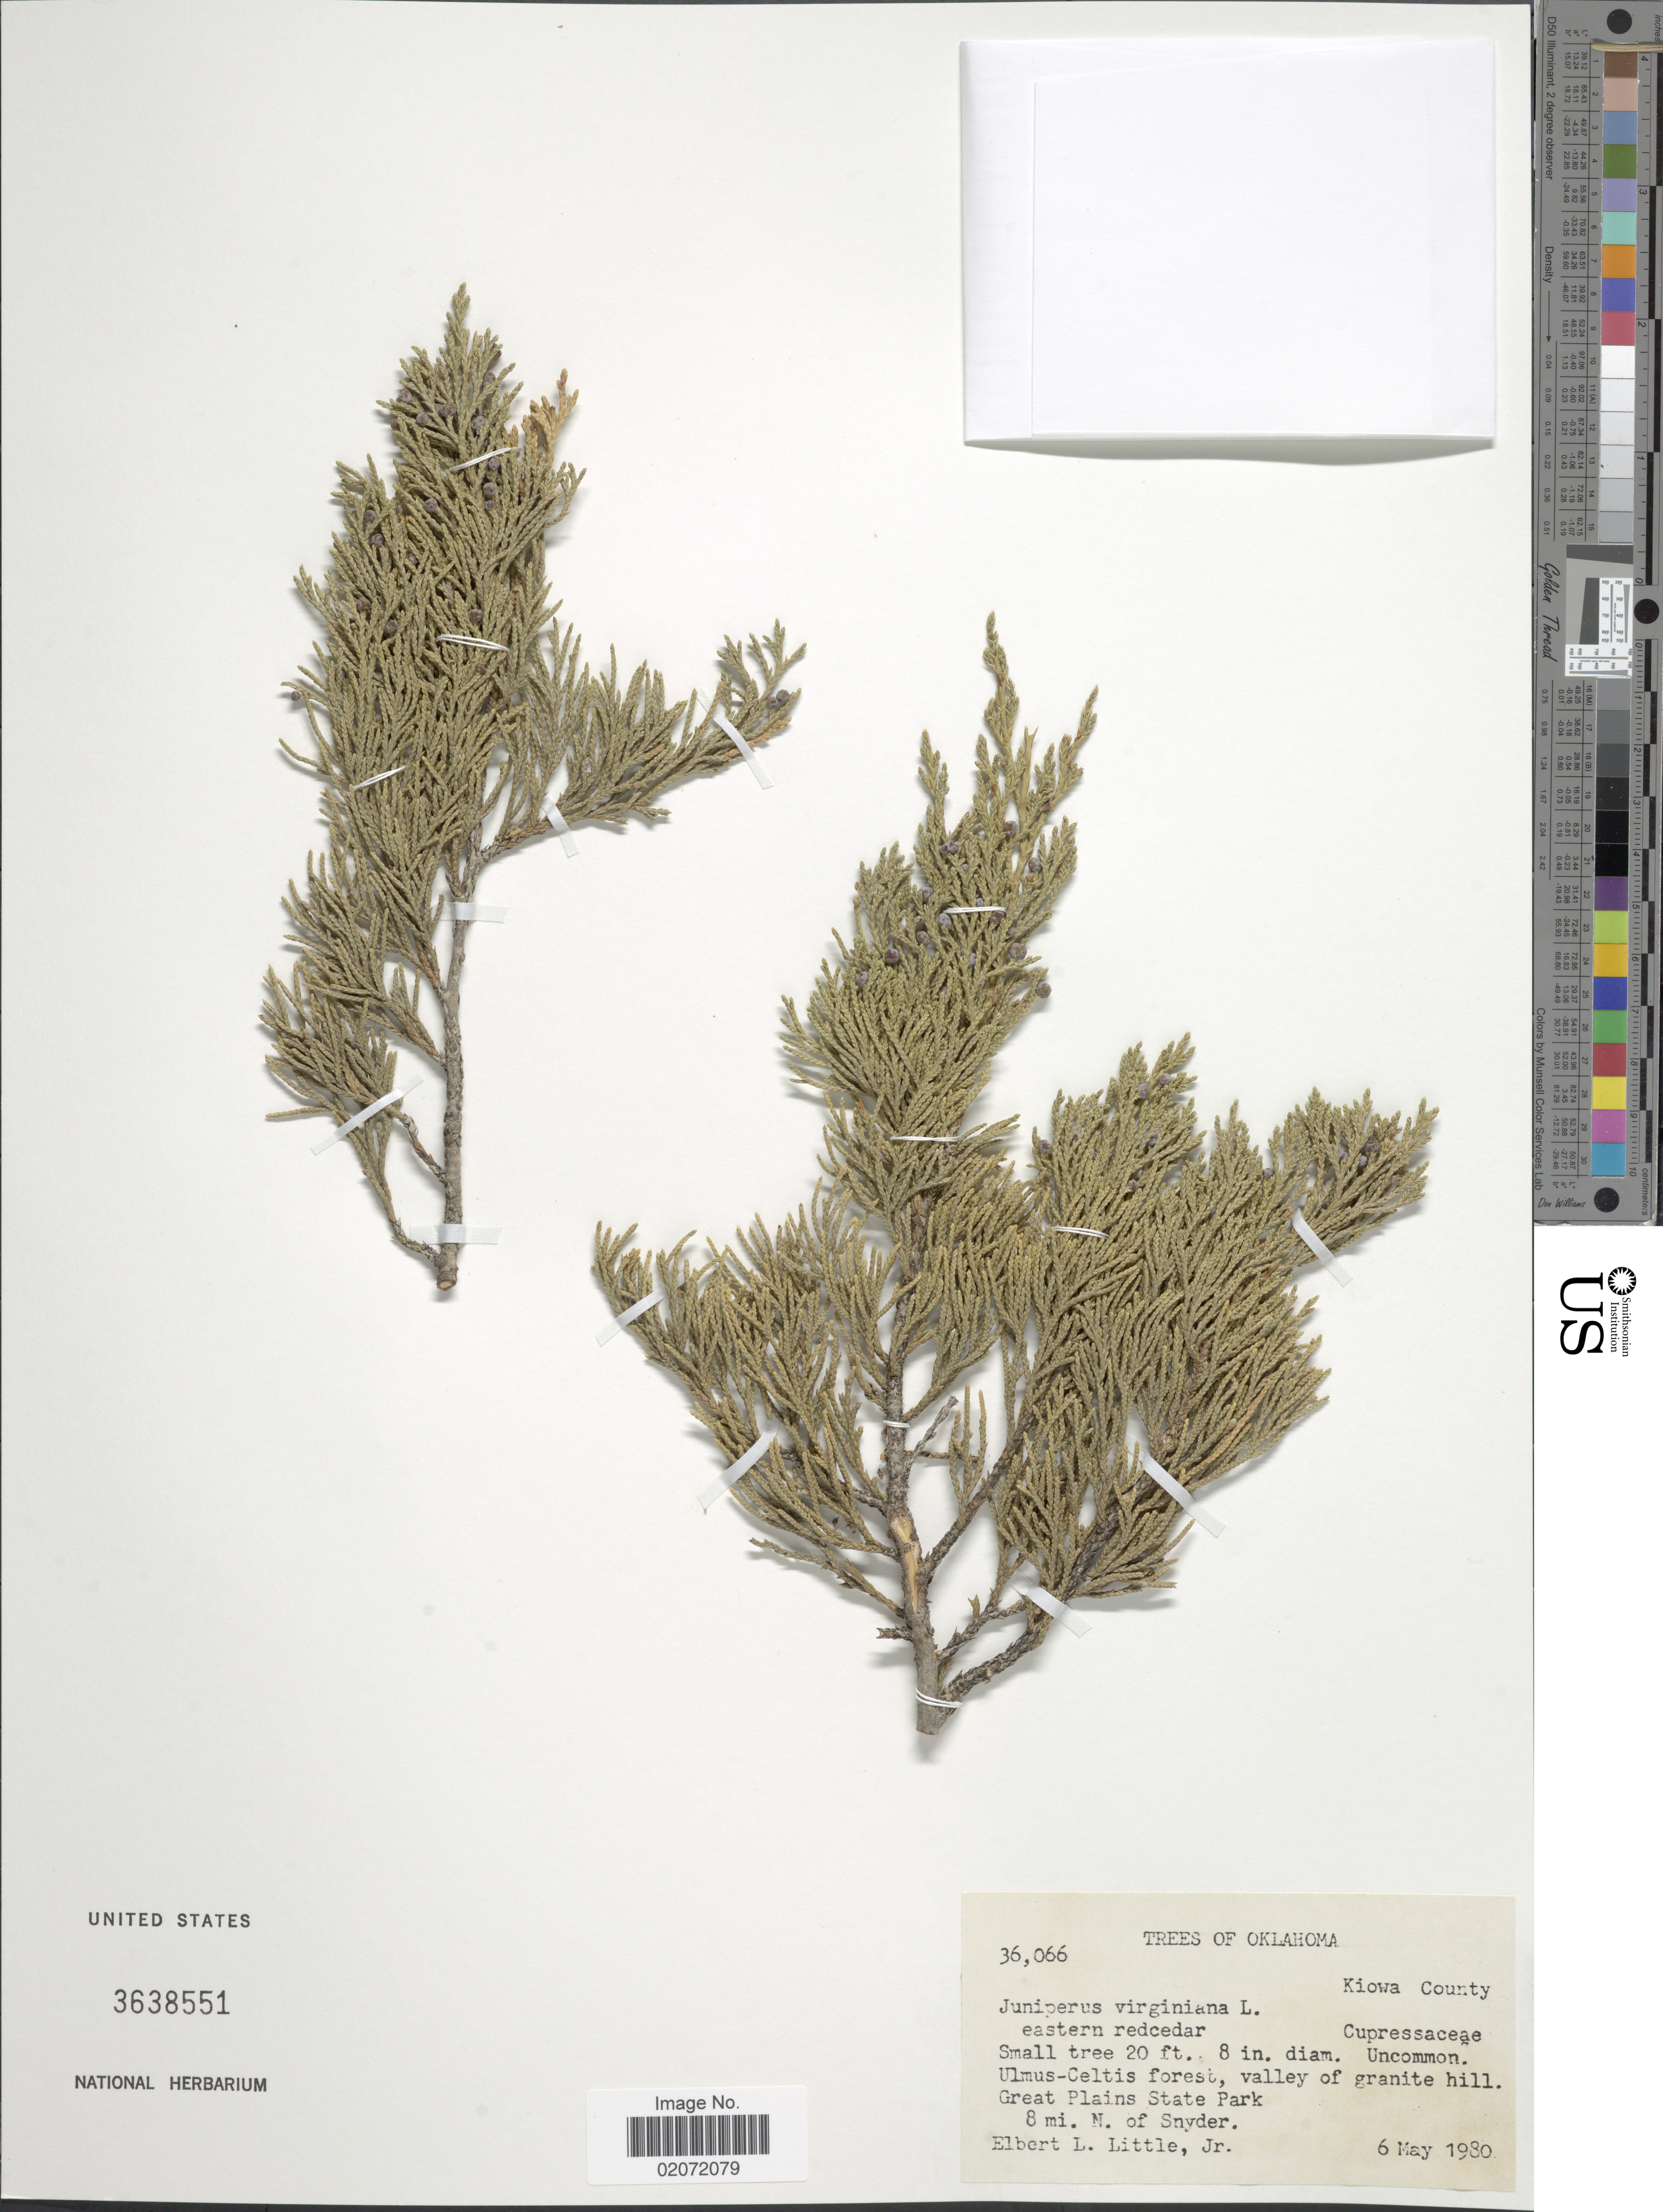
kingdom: Plantae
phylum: Tracheophyta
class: Pinopsida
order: Pinales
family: Cupressaceae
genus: Juniperus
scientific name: Juniperus virginiana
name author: L.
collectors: E. L. Little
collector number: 36066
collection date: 1980-05-06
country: United States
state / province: Oklahoma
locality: Kiowa County, valley of granite hill, Great Plains State Park, 8 mi. N. of Snyder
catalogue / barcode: US 3638551